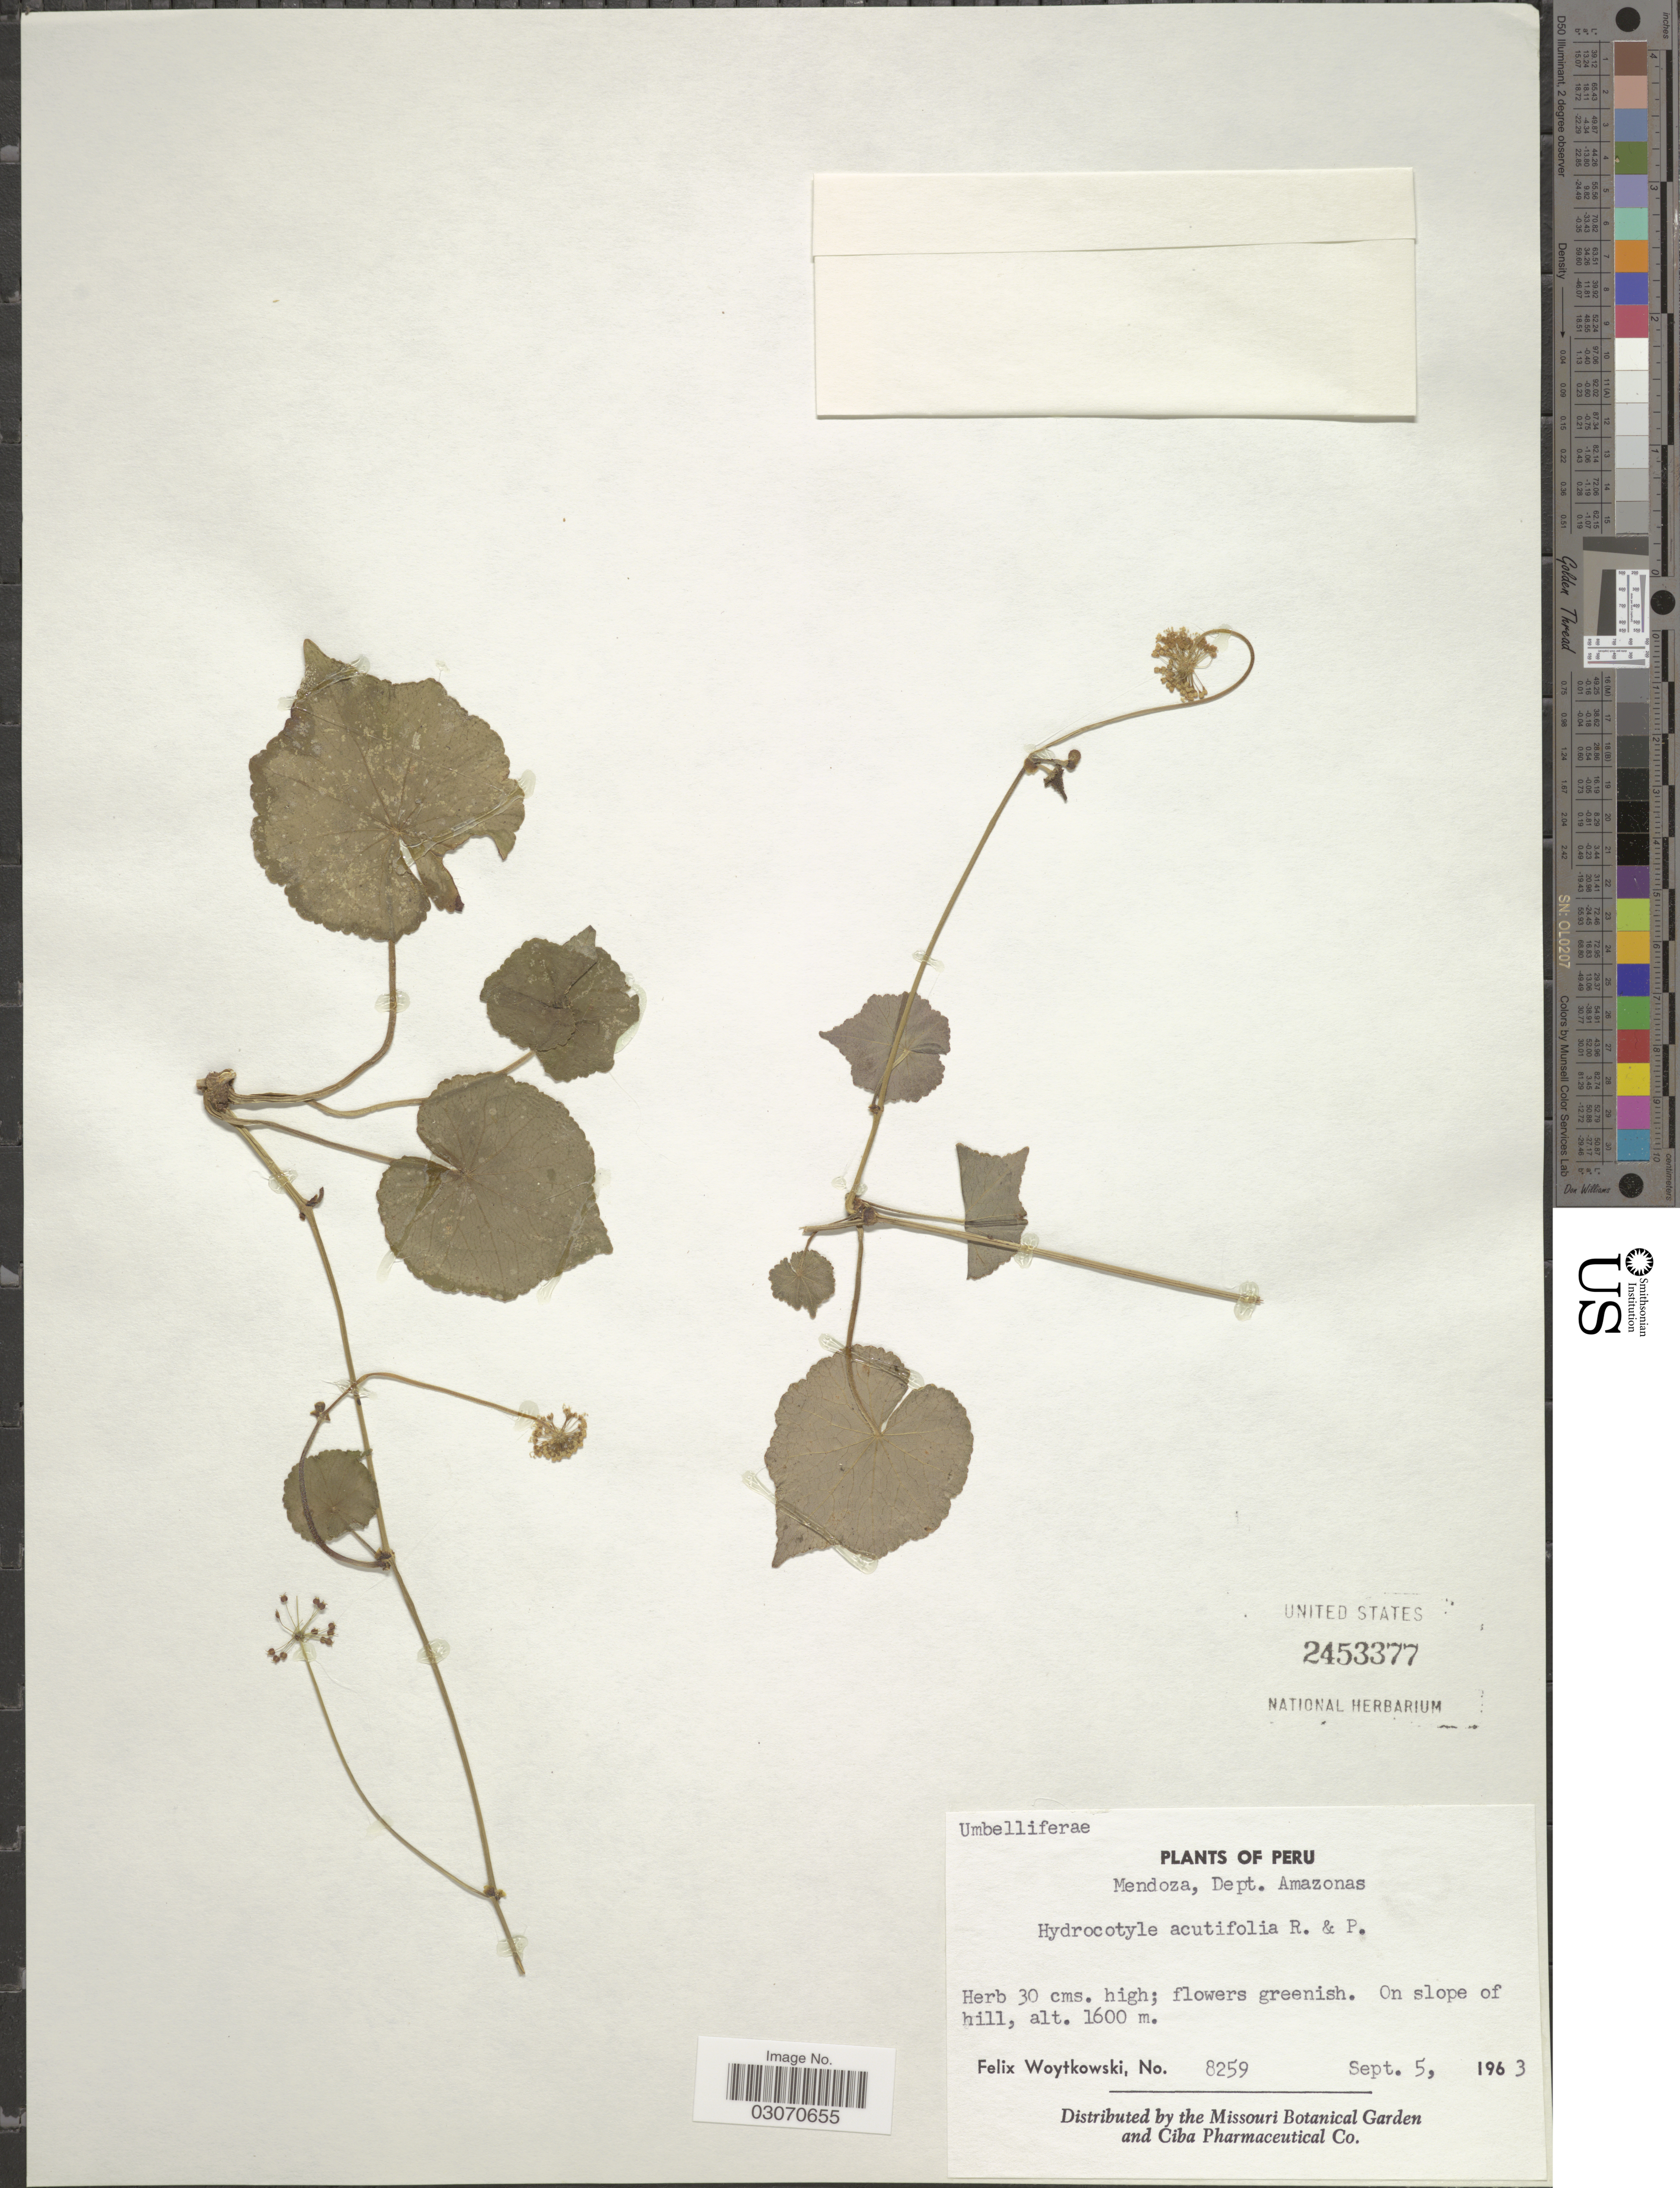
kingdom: Plantae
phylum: Tracheophyta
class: Magnoliopsida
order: Apiales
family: Araliaceae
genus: Hydrocotyle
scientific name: Hydrocotyle acutifolia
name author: Ruiz & Pav.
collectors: F. Woytkowski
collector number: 8259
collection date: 1963-09-05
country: Peru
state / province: Amazonas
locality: Mendoza, Dept. Amazonas.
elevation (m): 1600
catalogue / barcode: US 2453377